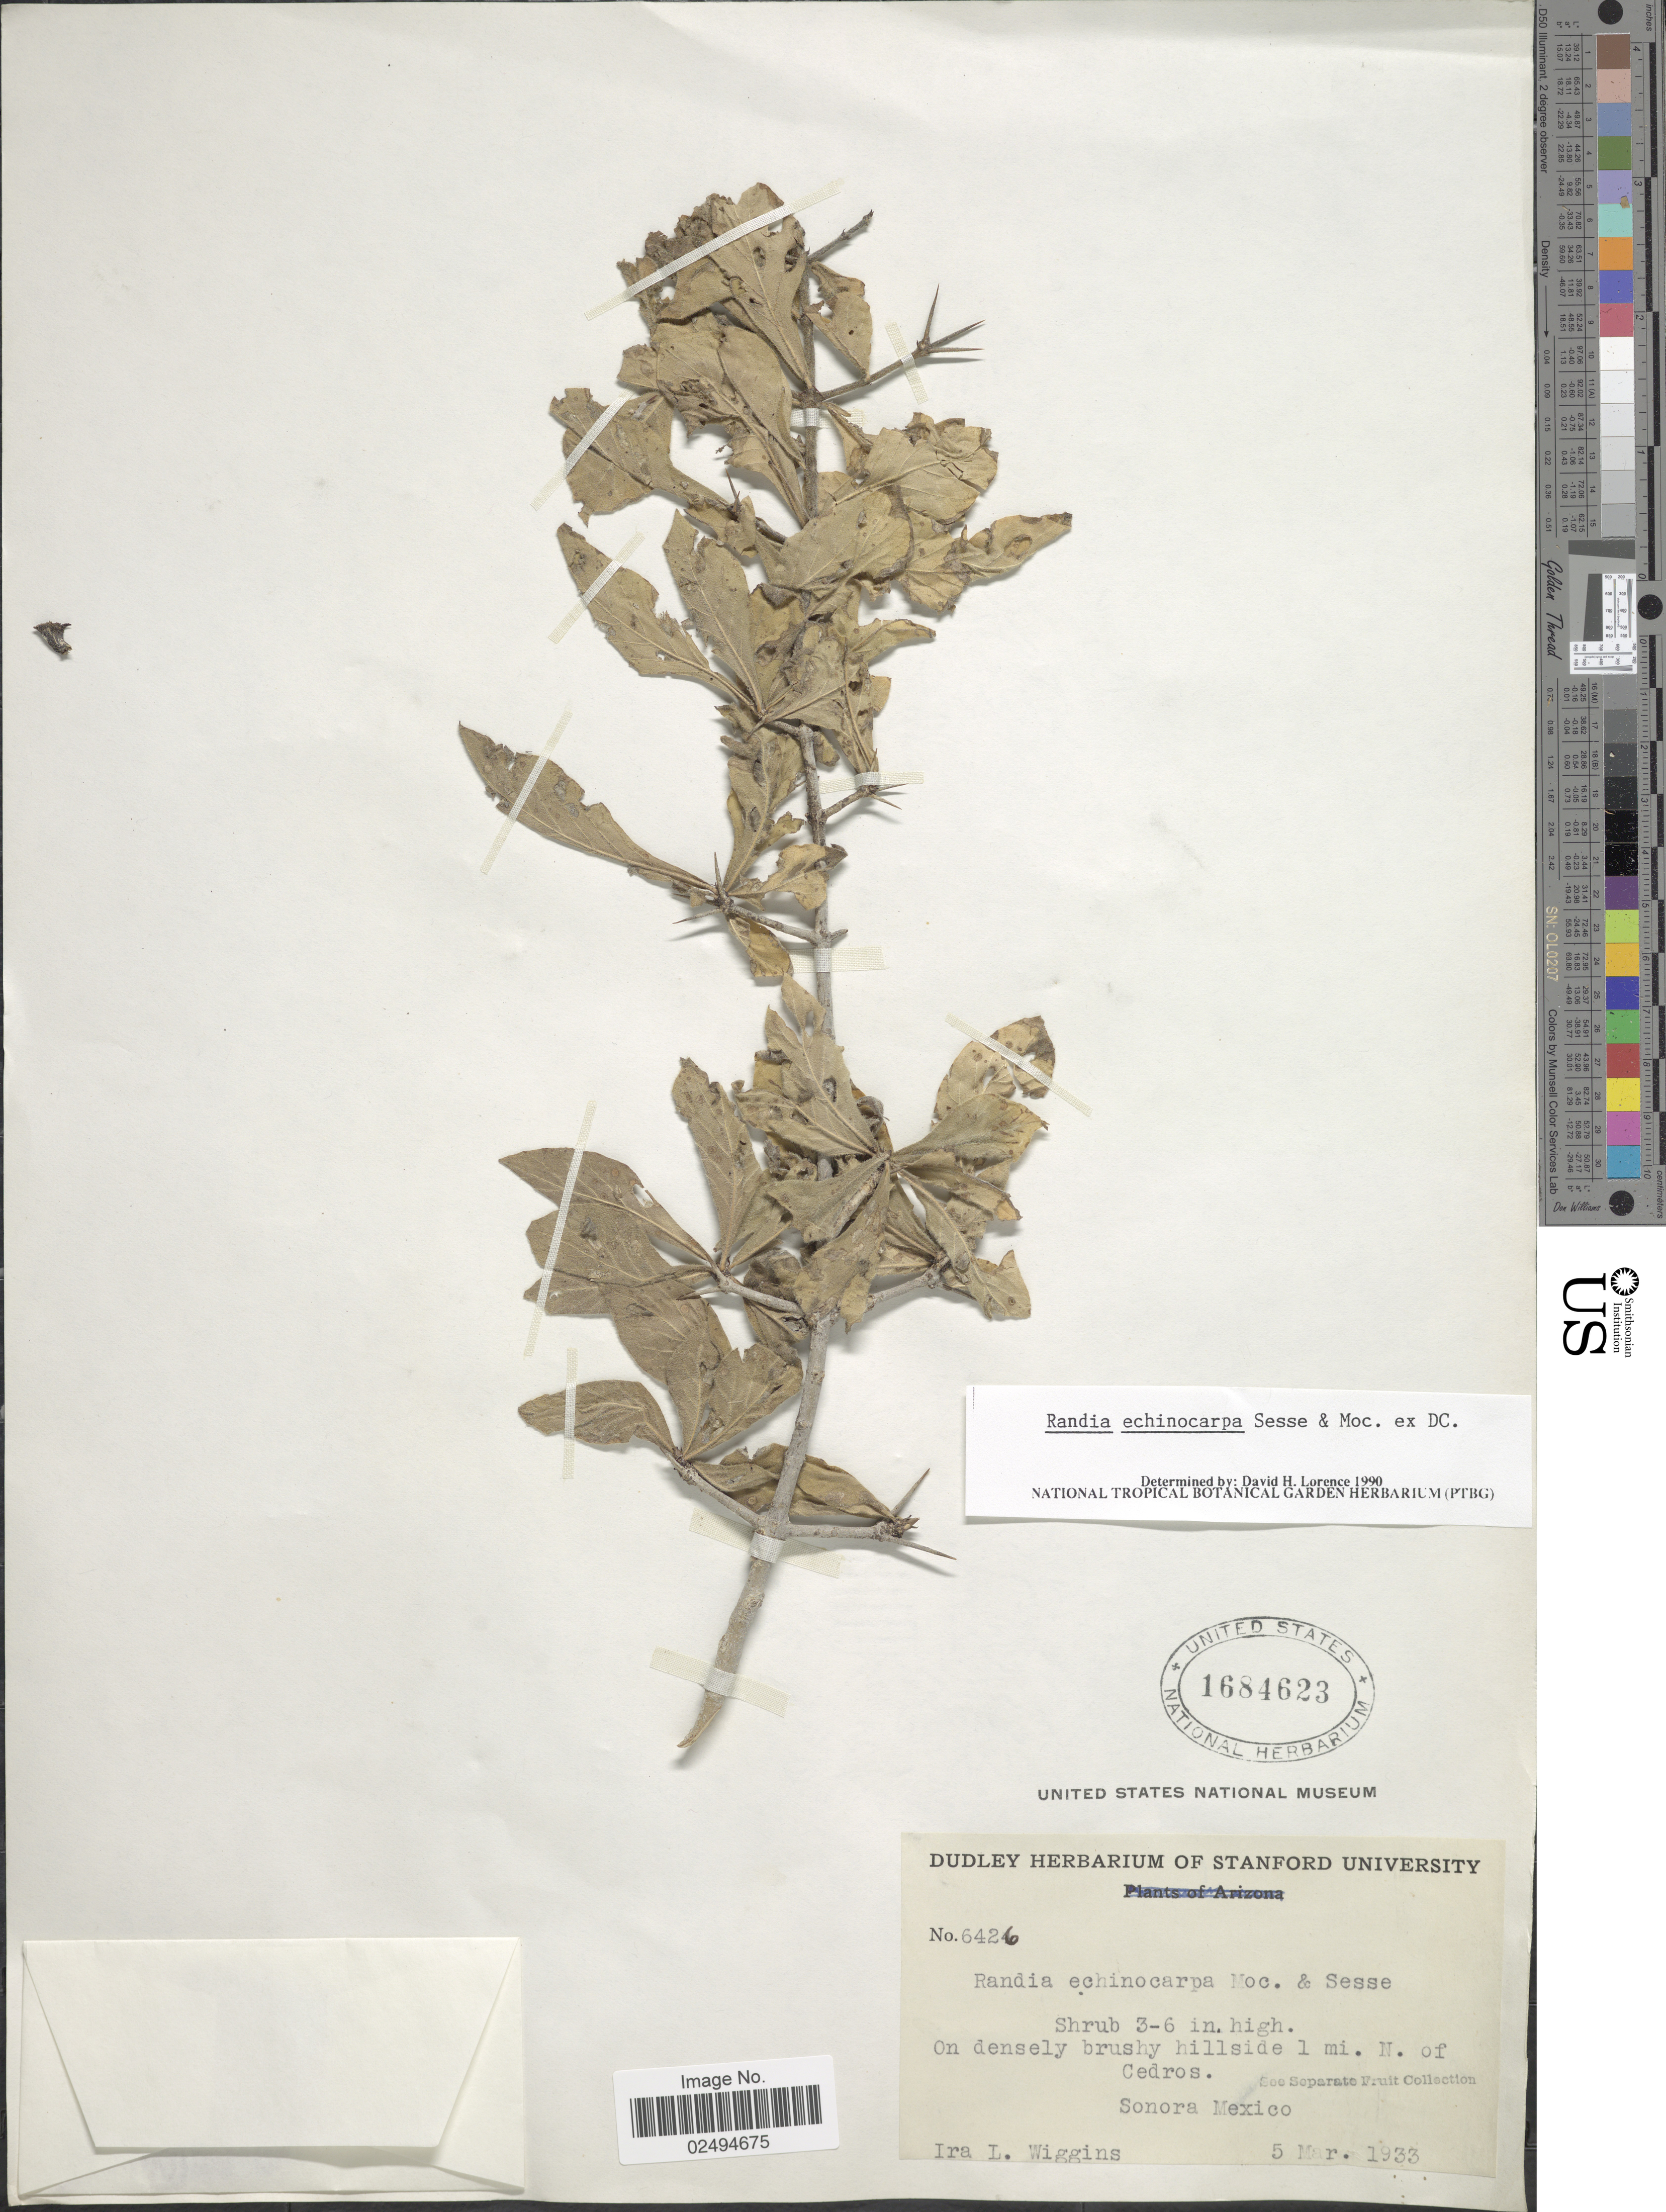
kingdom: Plantae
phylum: Tracheophyta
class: Magnoliopsida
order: Gentianales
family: Rubiaceae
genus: Randia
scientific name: Randia echinocarpa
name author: Sessé & Moc. ex DC.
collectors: I. L. Wiggins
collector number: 6426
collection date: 1933-03-05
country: Mexico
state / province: Sonora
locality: On densely brushy hillside 1 mi. N. of Cedros.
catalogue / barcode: US 1684623